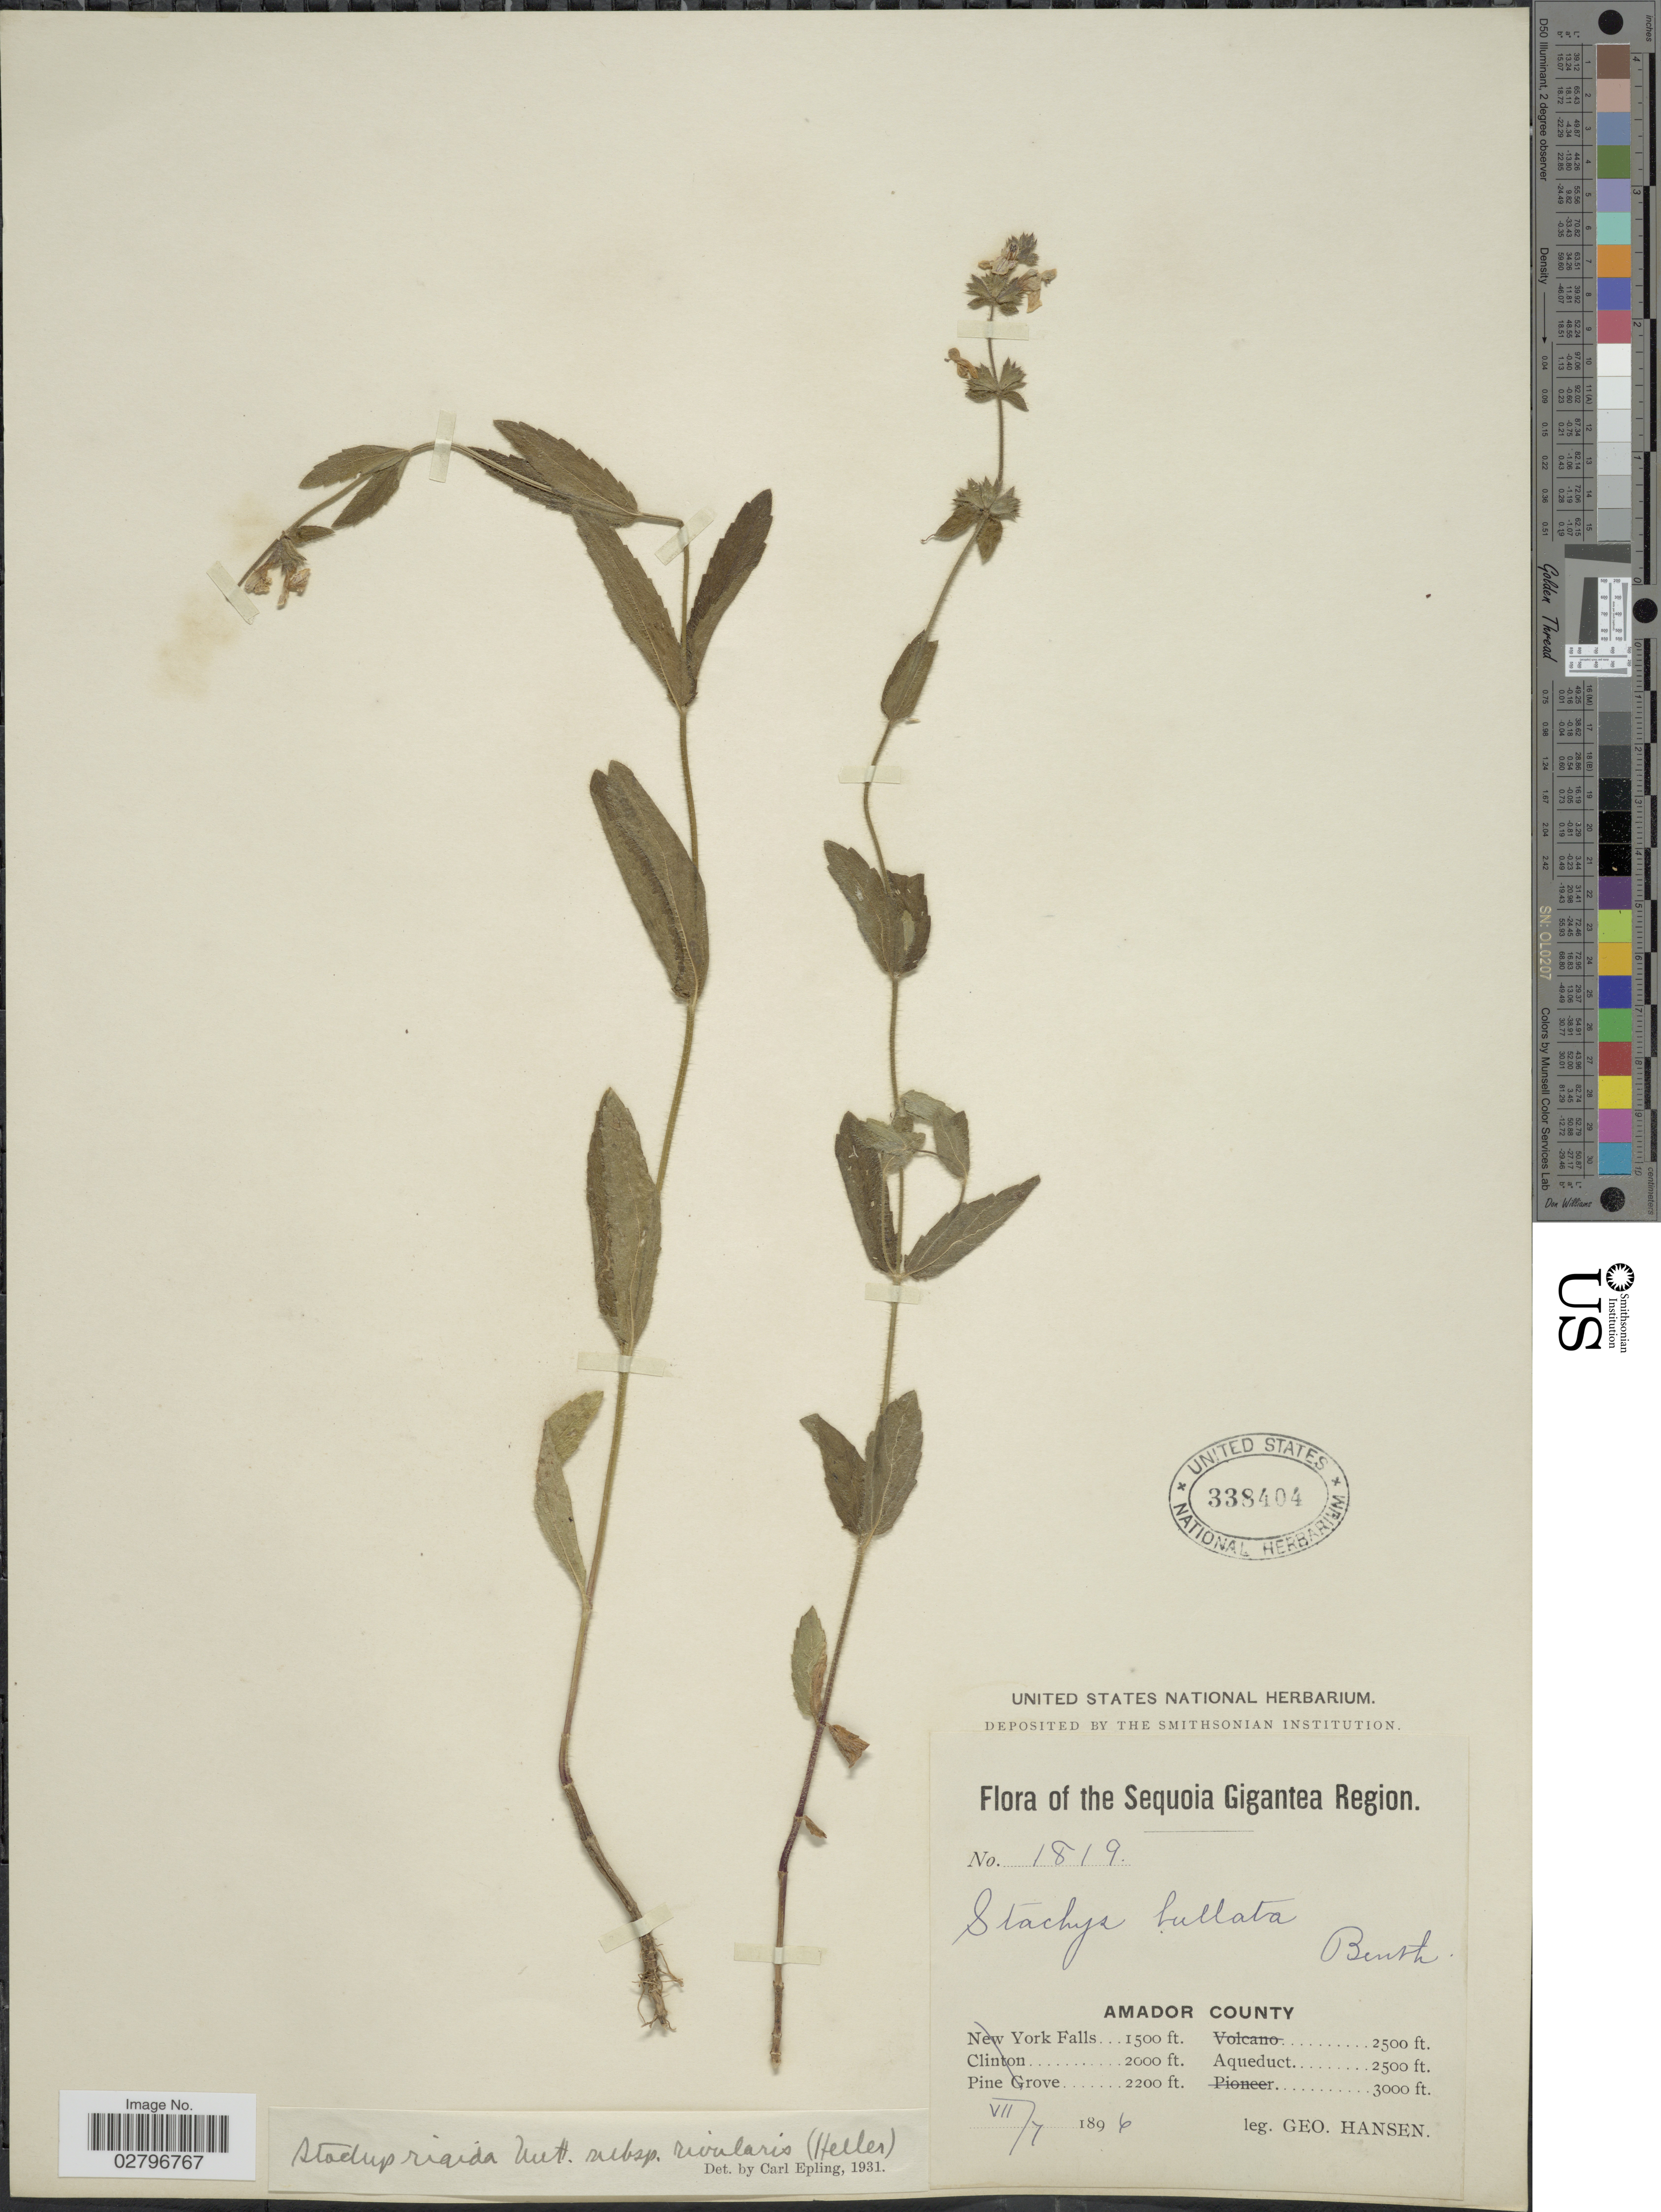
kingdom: Plantae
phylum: Tracheophyta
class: Magnoliopsida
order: Lamiales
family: Lamiaceae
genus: Stachys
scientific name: Stachys rigida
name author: Nutt. ex Benth.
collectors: G. Hansen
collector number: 1819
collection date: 1896-07-07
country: United States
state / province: California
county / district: Amador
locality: The Sequoia Gigantea Region, Amador County, Aqueduct.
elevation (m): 762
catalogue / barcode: US 338404